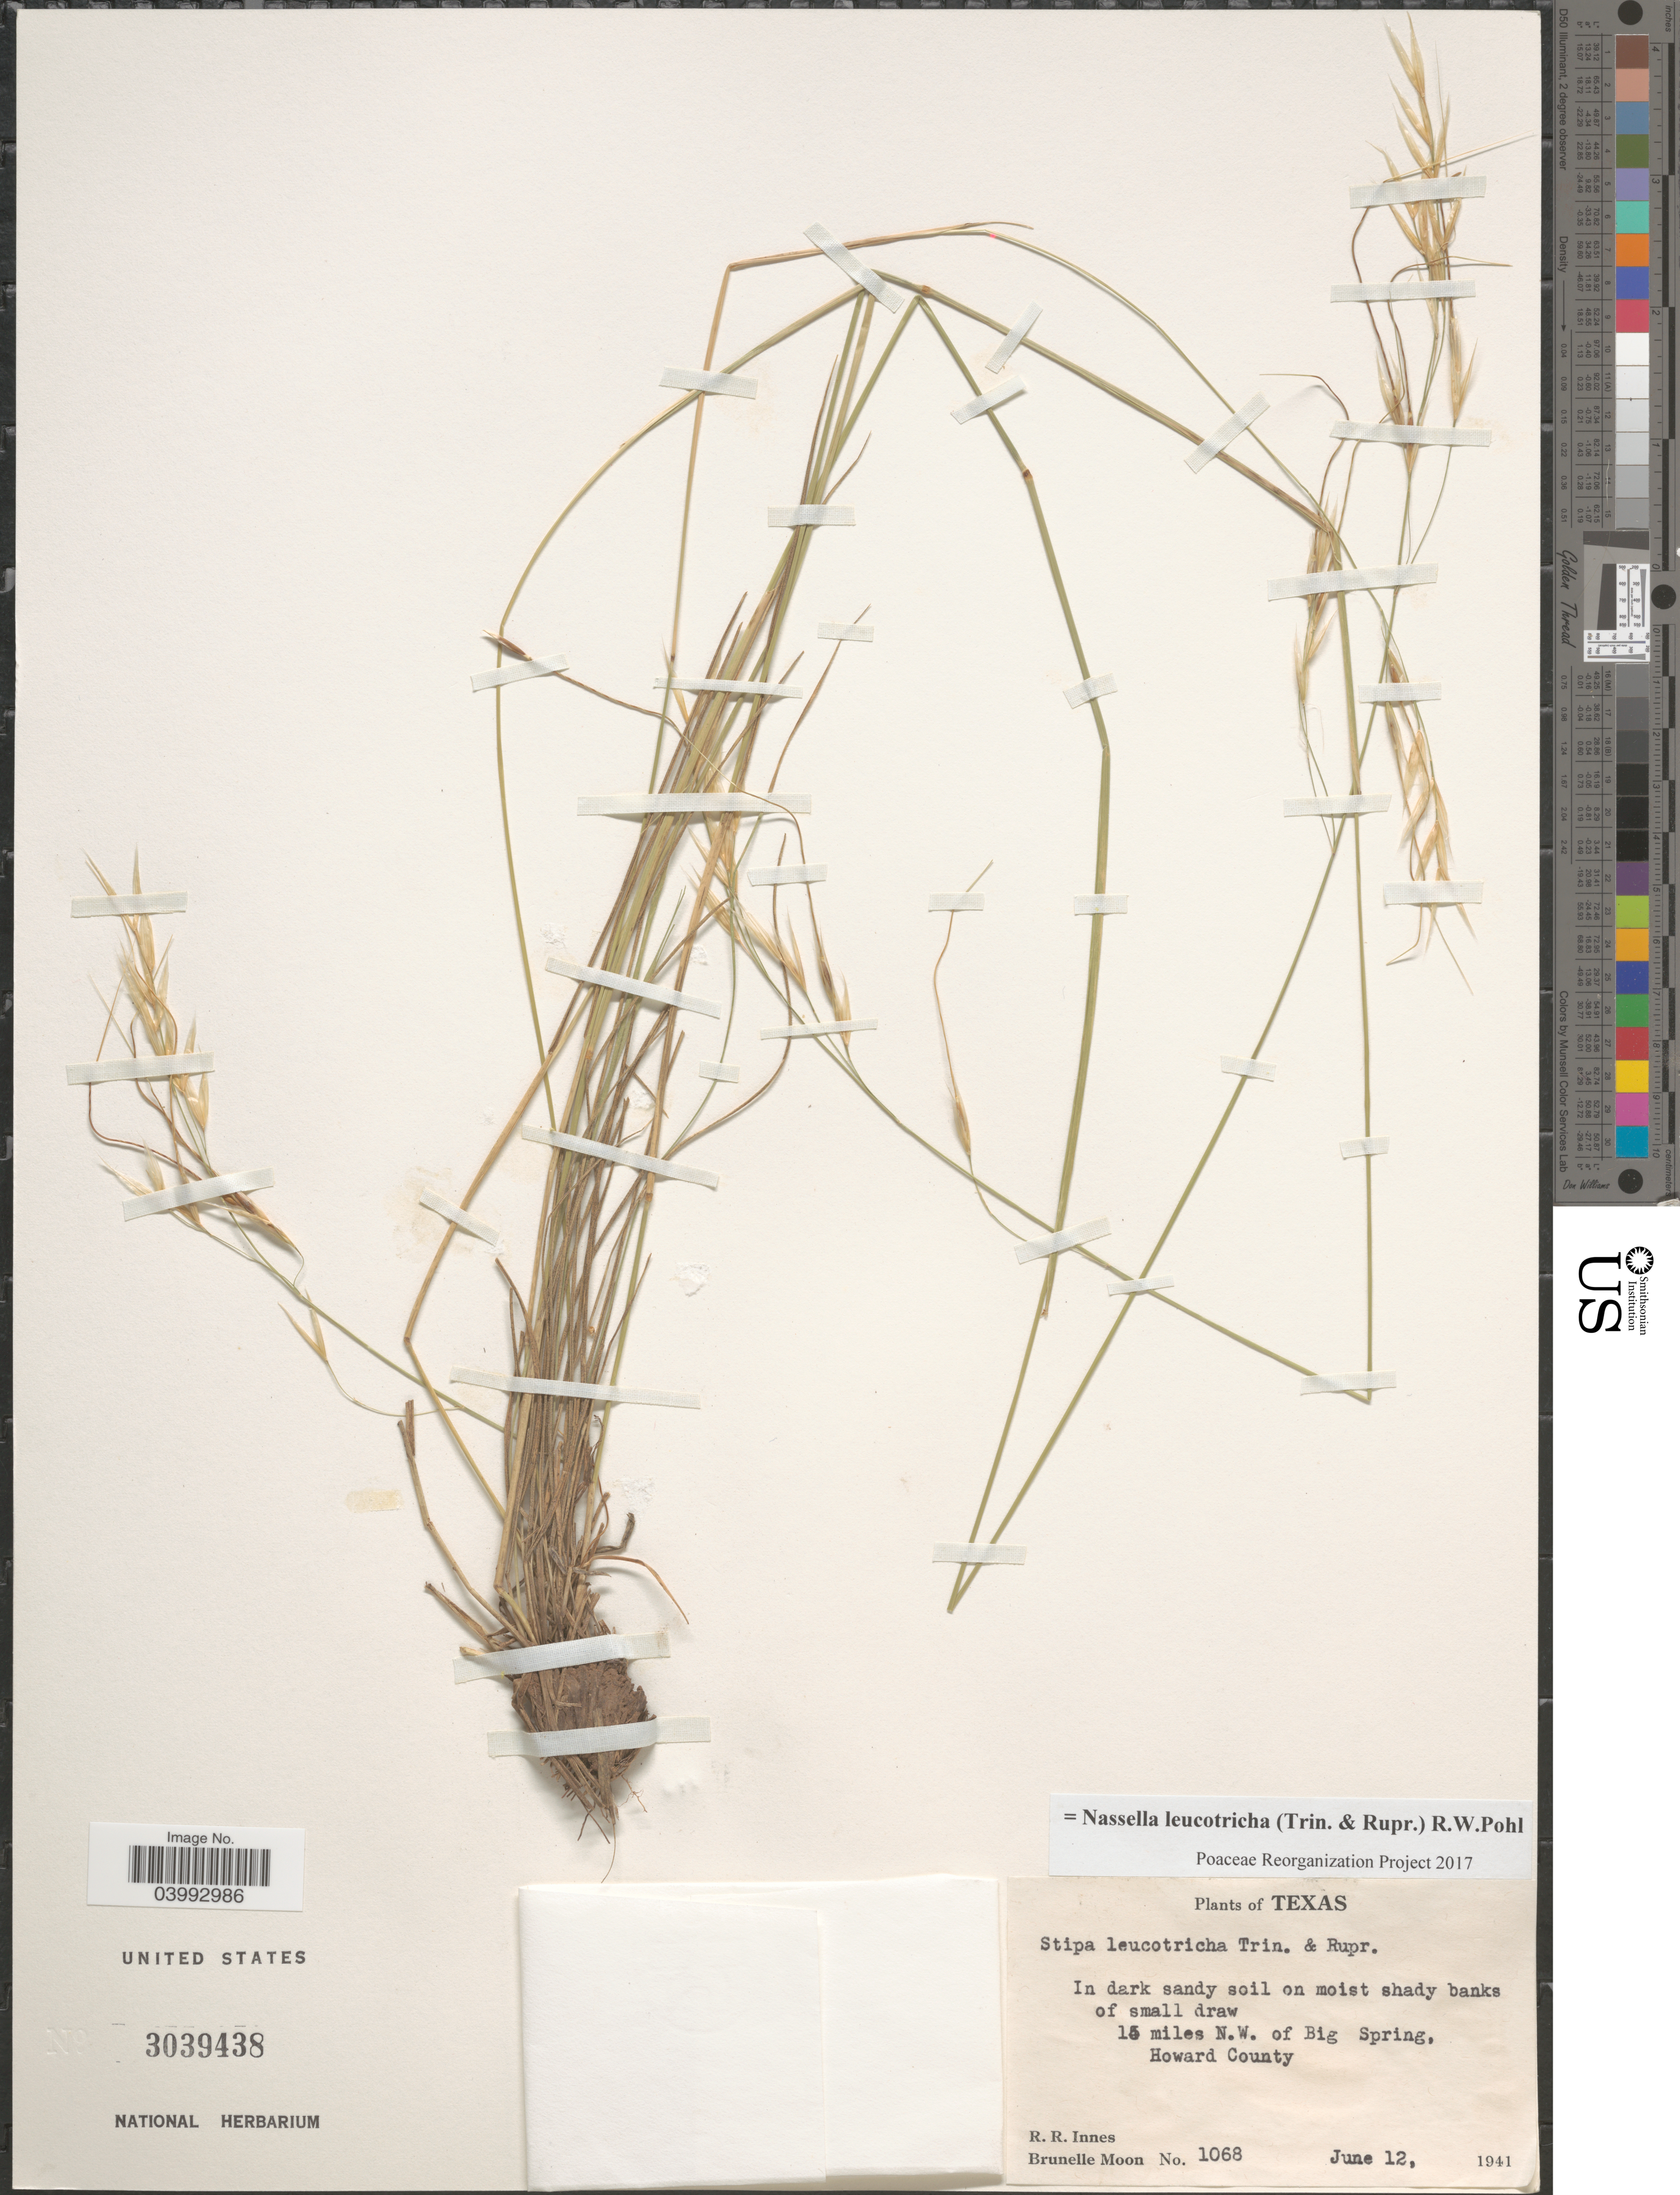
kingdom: Plantae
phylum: Tracheophyta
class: Liliopsida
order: Poales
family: Poaceae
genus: Nassella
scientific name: Nassella leucotricha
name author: (Trin. & Rupr.) R.W. Pohl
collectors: R. Rose-Innes & B. Moon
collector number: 1068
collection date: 1941-06-12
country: United States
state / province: Texas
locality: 15 miles N.W. of Big Spring, Howard County.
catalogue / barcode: US 3039438